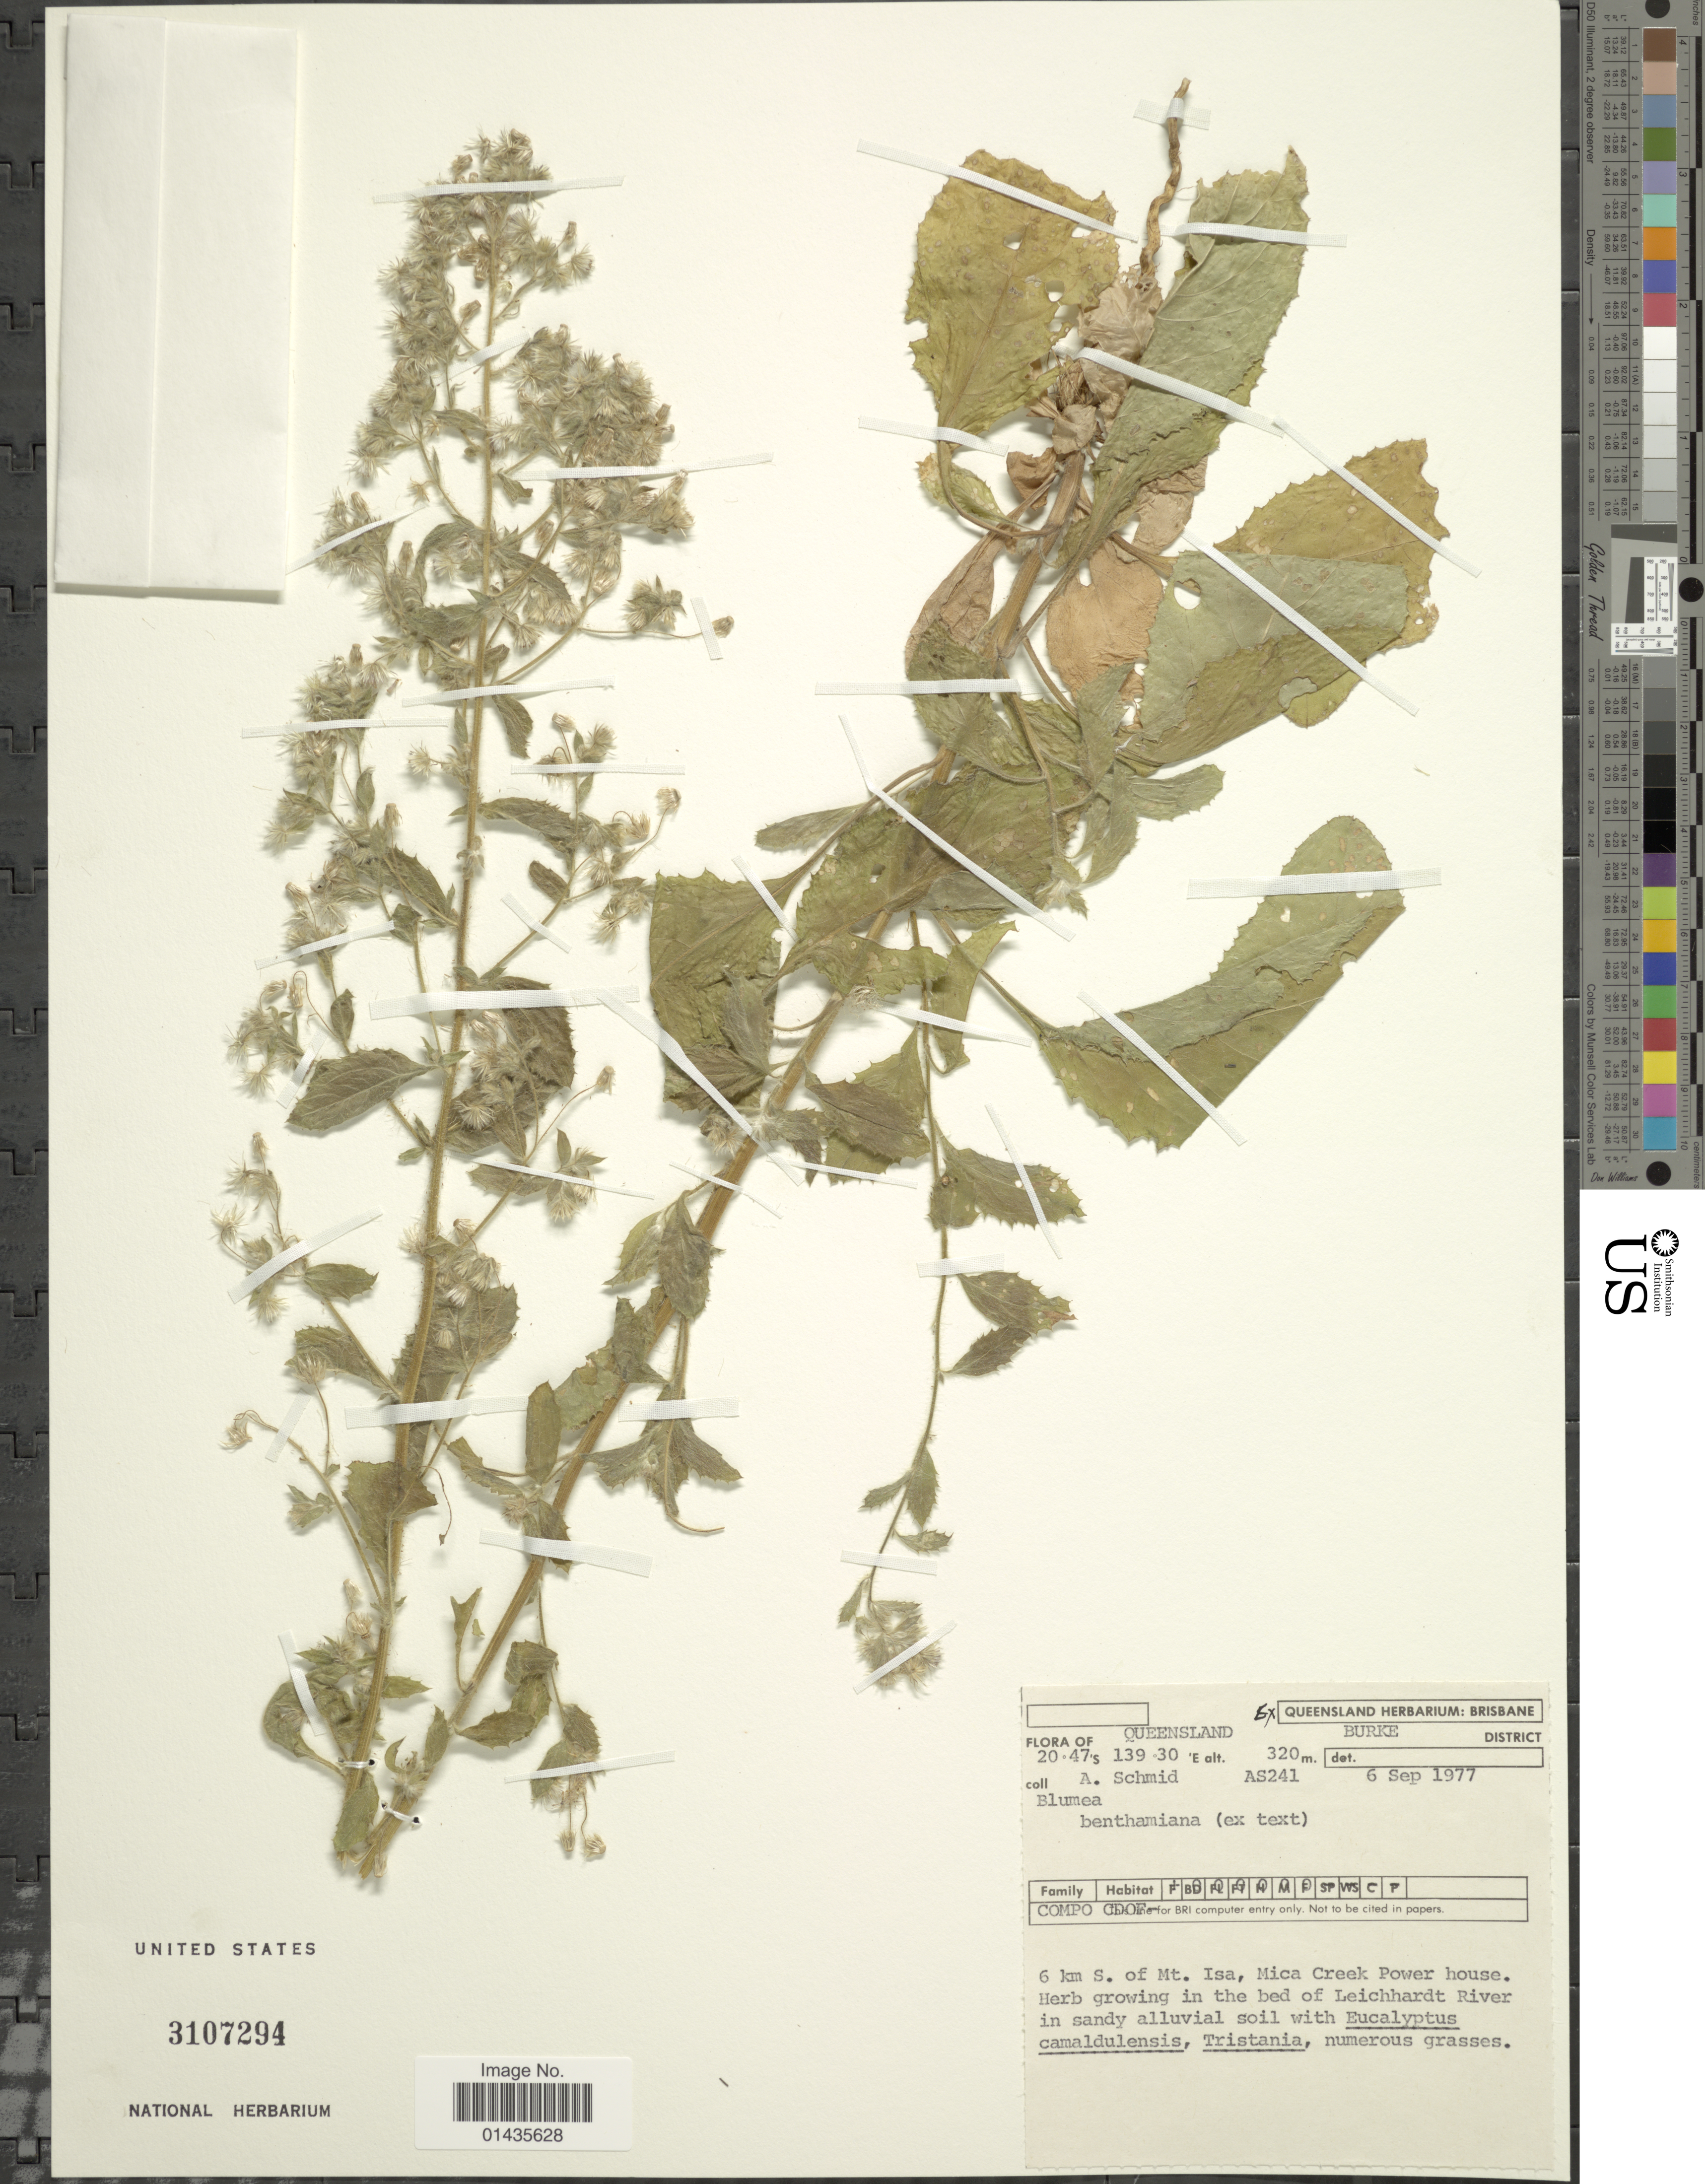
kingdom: Plantae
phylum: Tracheophyta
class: Magnoliopsida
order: Asterales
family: Asteraceae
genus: Blumea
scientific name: Blumea benthamiana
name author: Domin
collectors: A. Schmid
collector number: AS241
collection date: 1977-09-06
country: Australia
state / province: Queensland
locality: Burke District, 6 km S of Mt. Isa, Mica Creek Power house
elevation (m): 320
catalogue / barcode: US 3107294